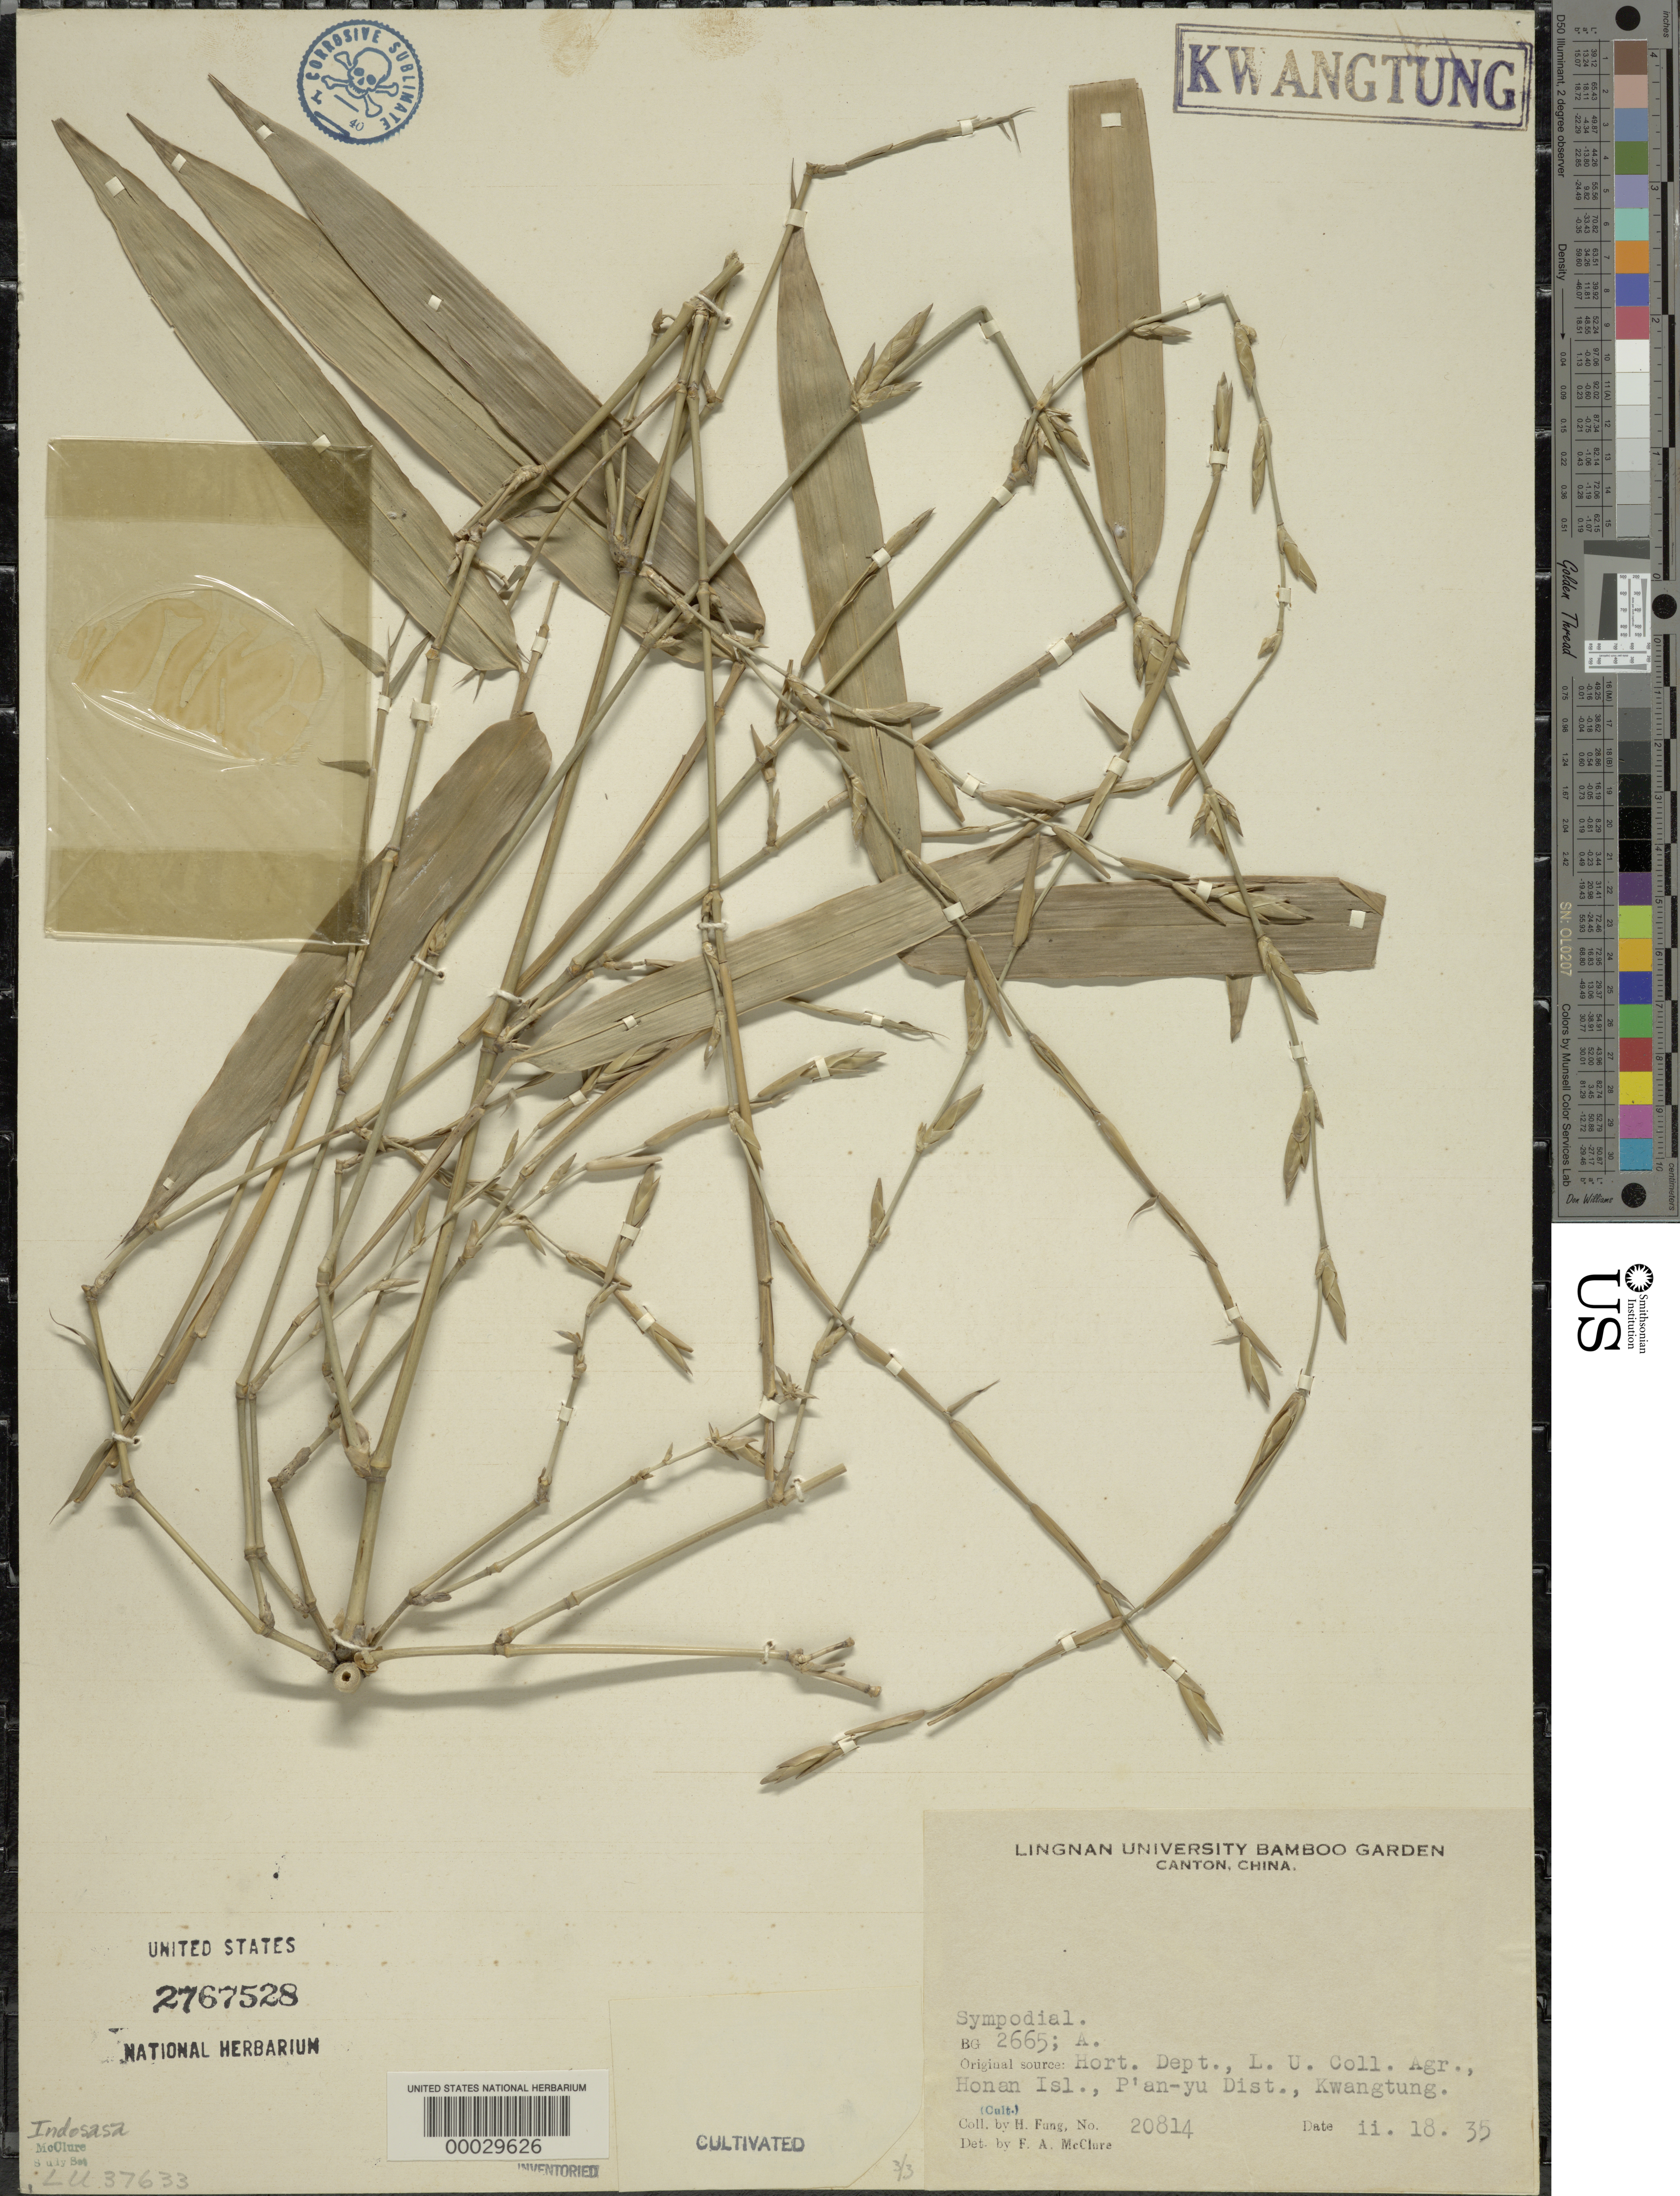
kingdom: Plantae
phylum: Tracheophyta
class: Liliopsida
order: Poales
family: Poaceae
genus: Indosasa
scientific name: Indosasa sp.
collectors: H. L. Fung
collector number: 20814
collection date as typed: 18 Feb 1935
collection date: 1935-02-18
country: China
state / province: Guangdong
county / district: Guangzhou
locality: L.u. bamboo garden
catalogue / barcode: US 2767528